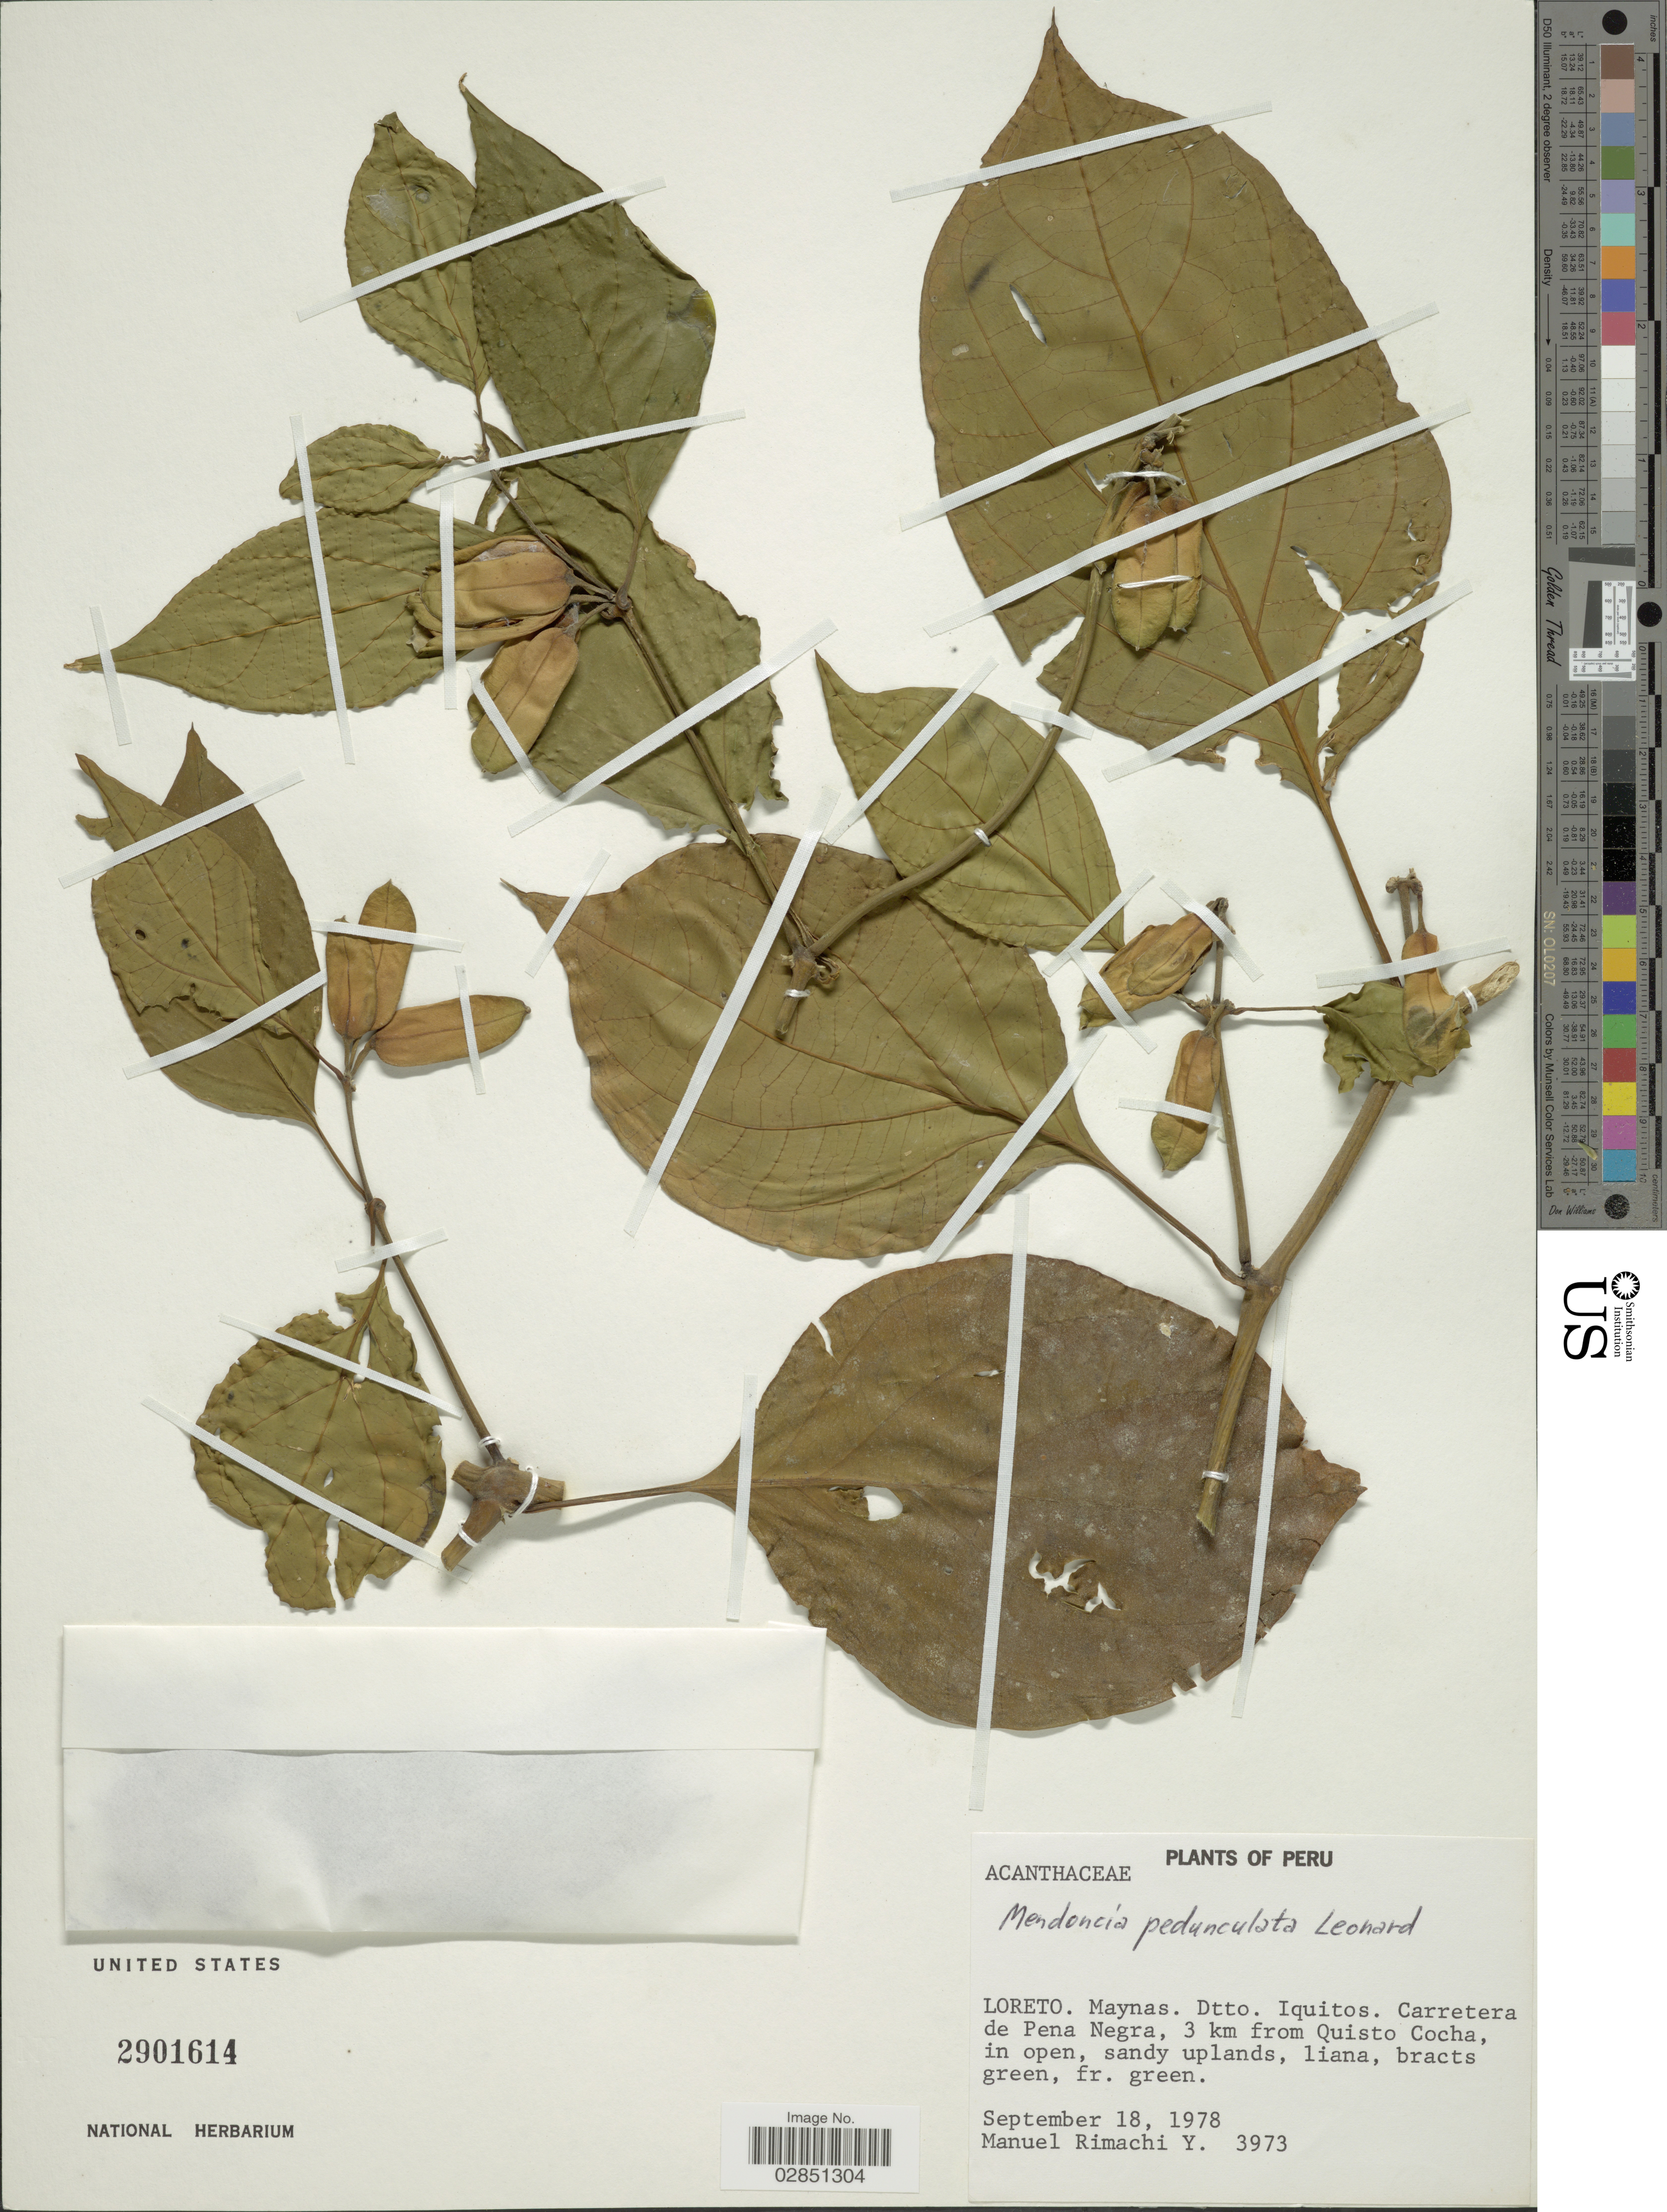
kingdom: Plantae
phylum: Tracheophyta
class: Magnoliopsida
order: Lamiales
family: Acanthaceae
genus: Mendoncia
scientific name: Mendoncia pedunculata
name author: Leonard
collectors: M. Rimachi Y.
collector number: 3973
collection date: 1978-09-18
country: Peru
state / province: Loreto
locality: Maynas. Dtto. Iquitos. Carretera de Pena Negra, 3 km from Quisto Cocha.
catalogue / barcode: US 2901614